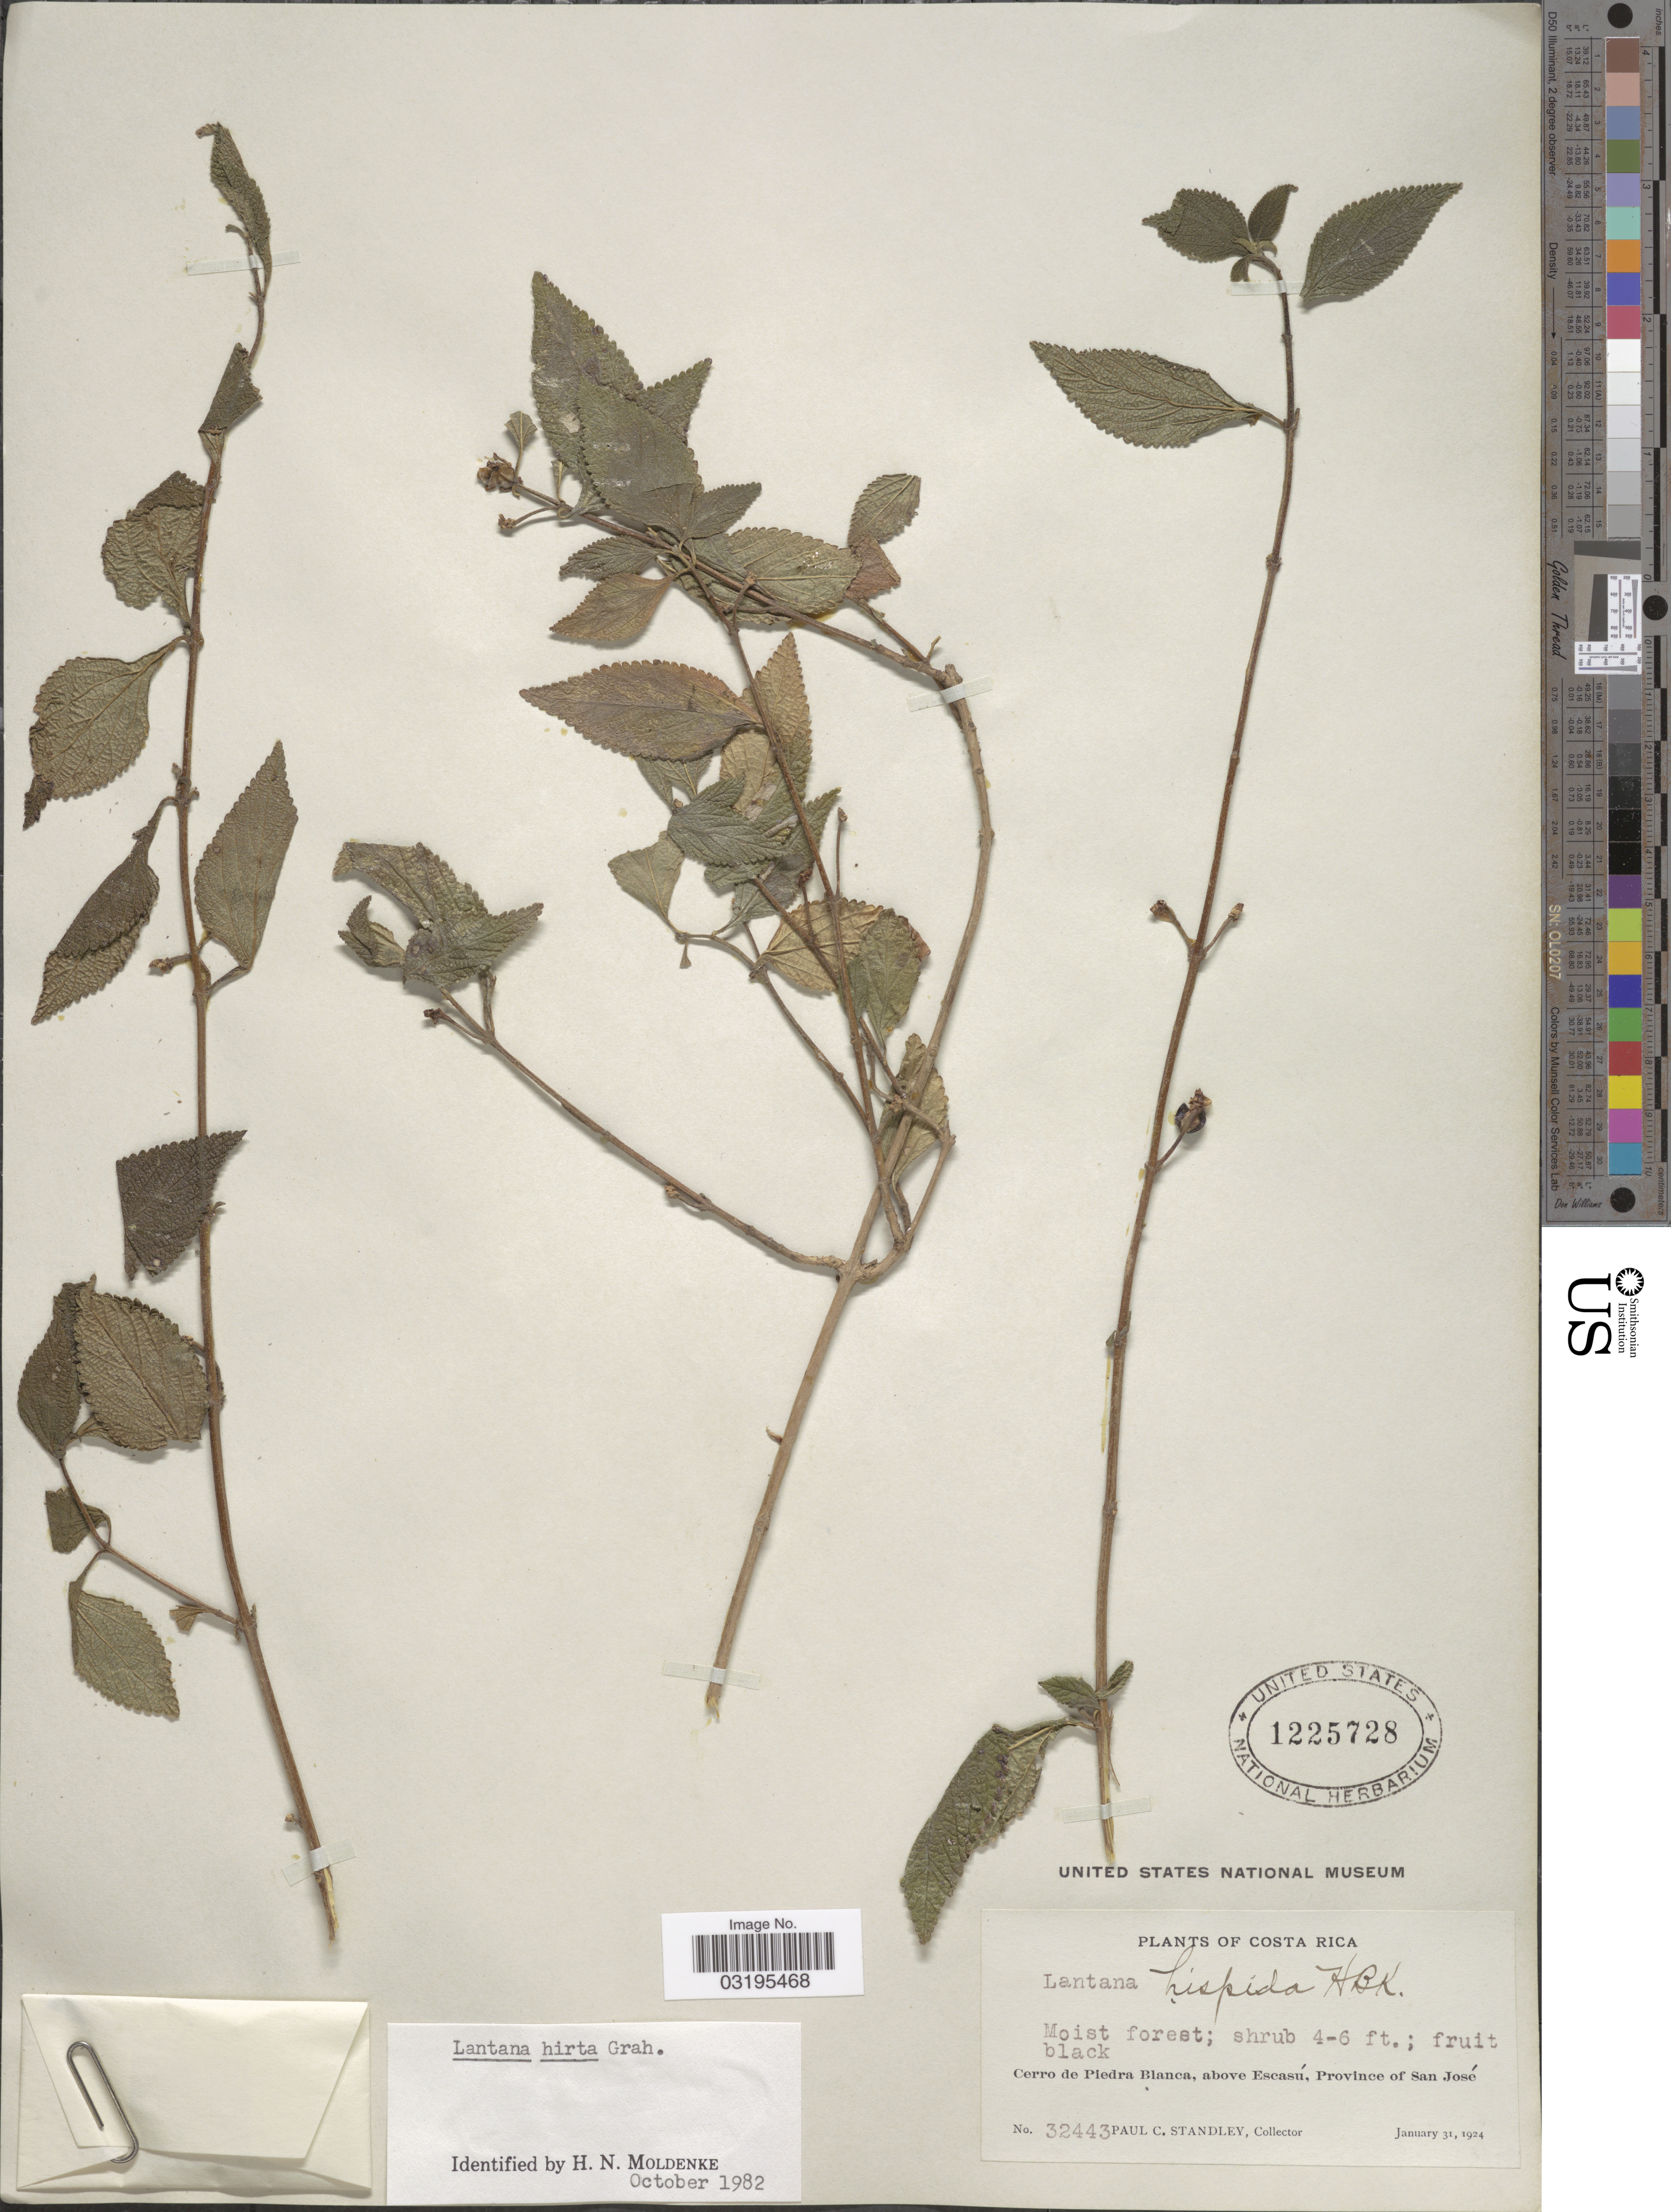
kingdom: Plantae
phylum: Tracheophyta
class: Magnoliopsida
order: Lamiales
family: Verbenaceae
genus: Lantana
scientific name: Lantana hirta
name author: Graham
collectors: P. C. Standley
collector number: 32443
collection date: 1924-01-31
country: Costa Rica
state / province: San José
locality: Cerro de Piedra Blanca, above Escasú.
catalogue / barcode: US 1225728